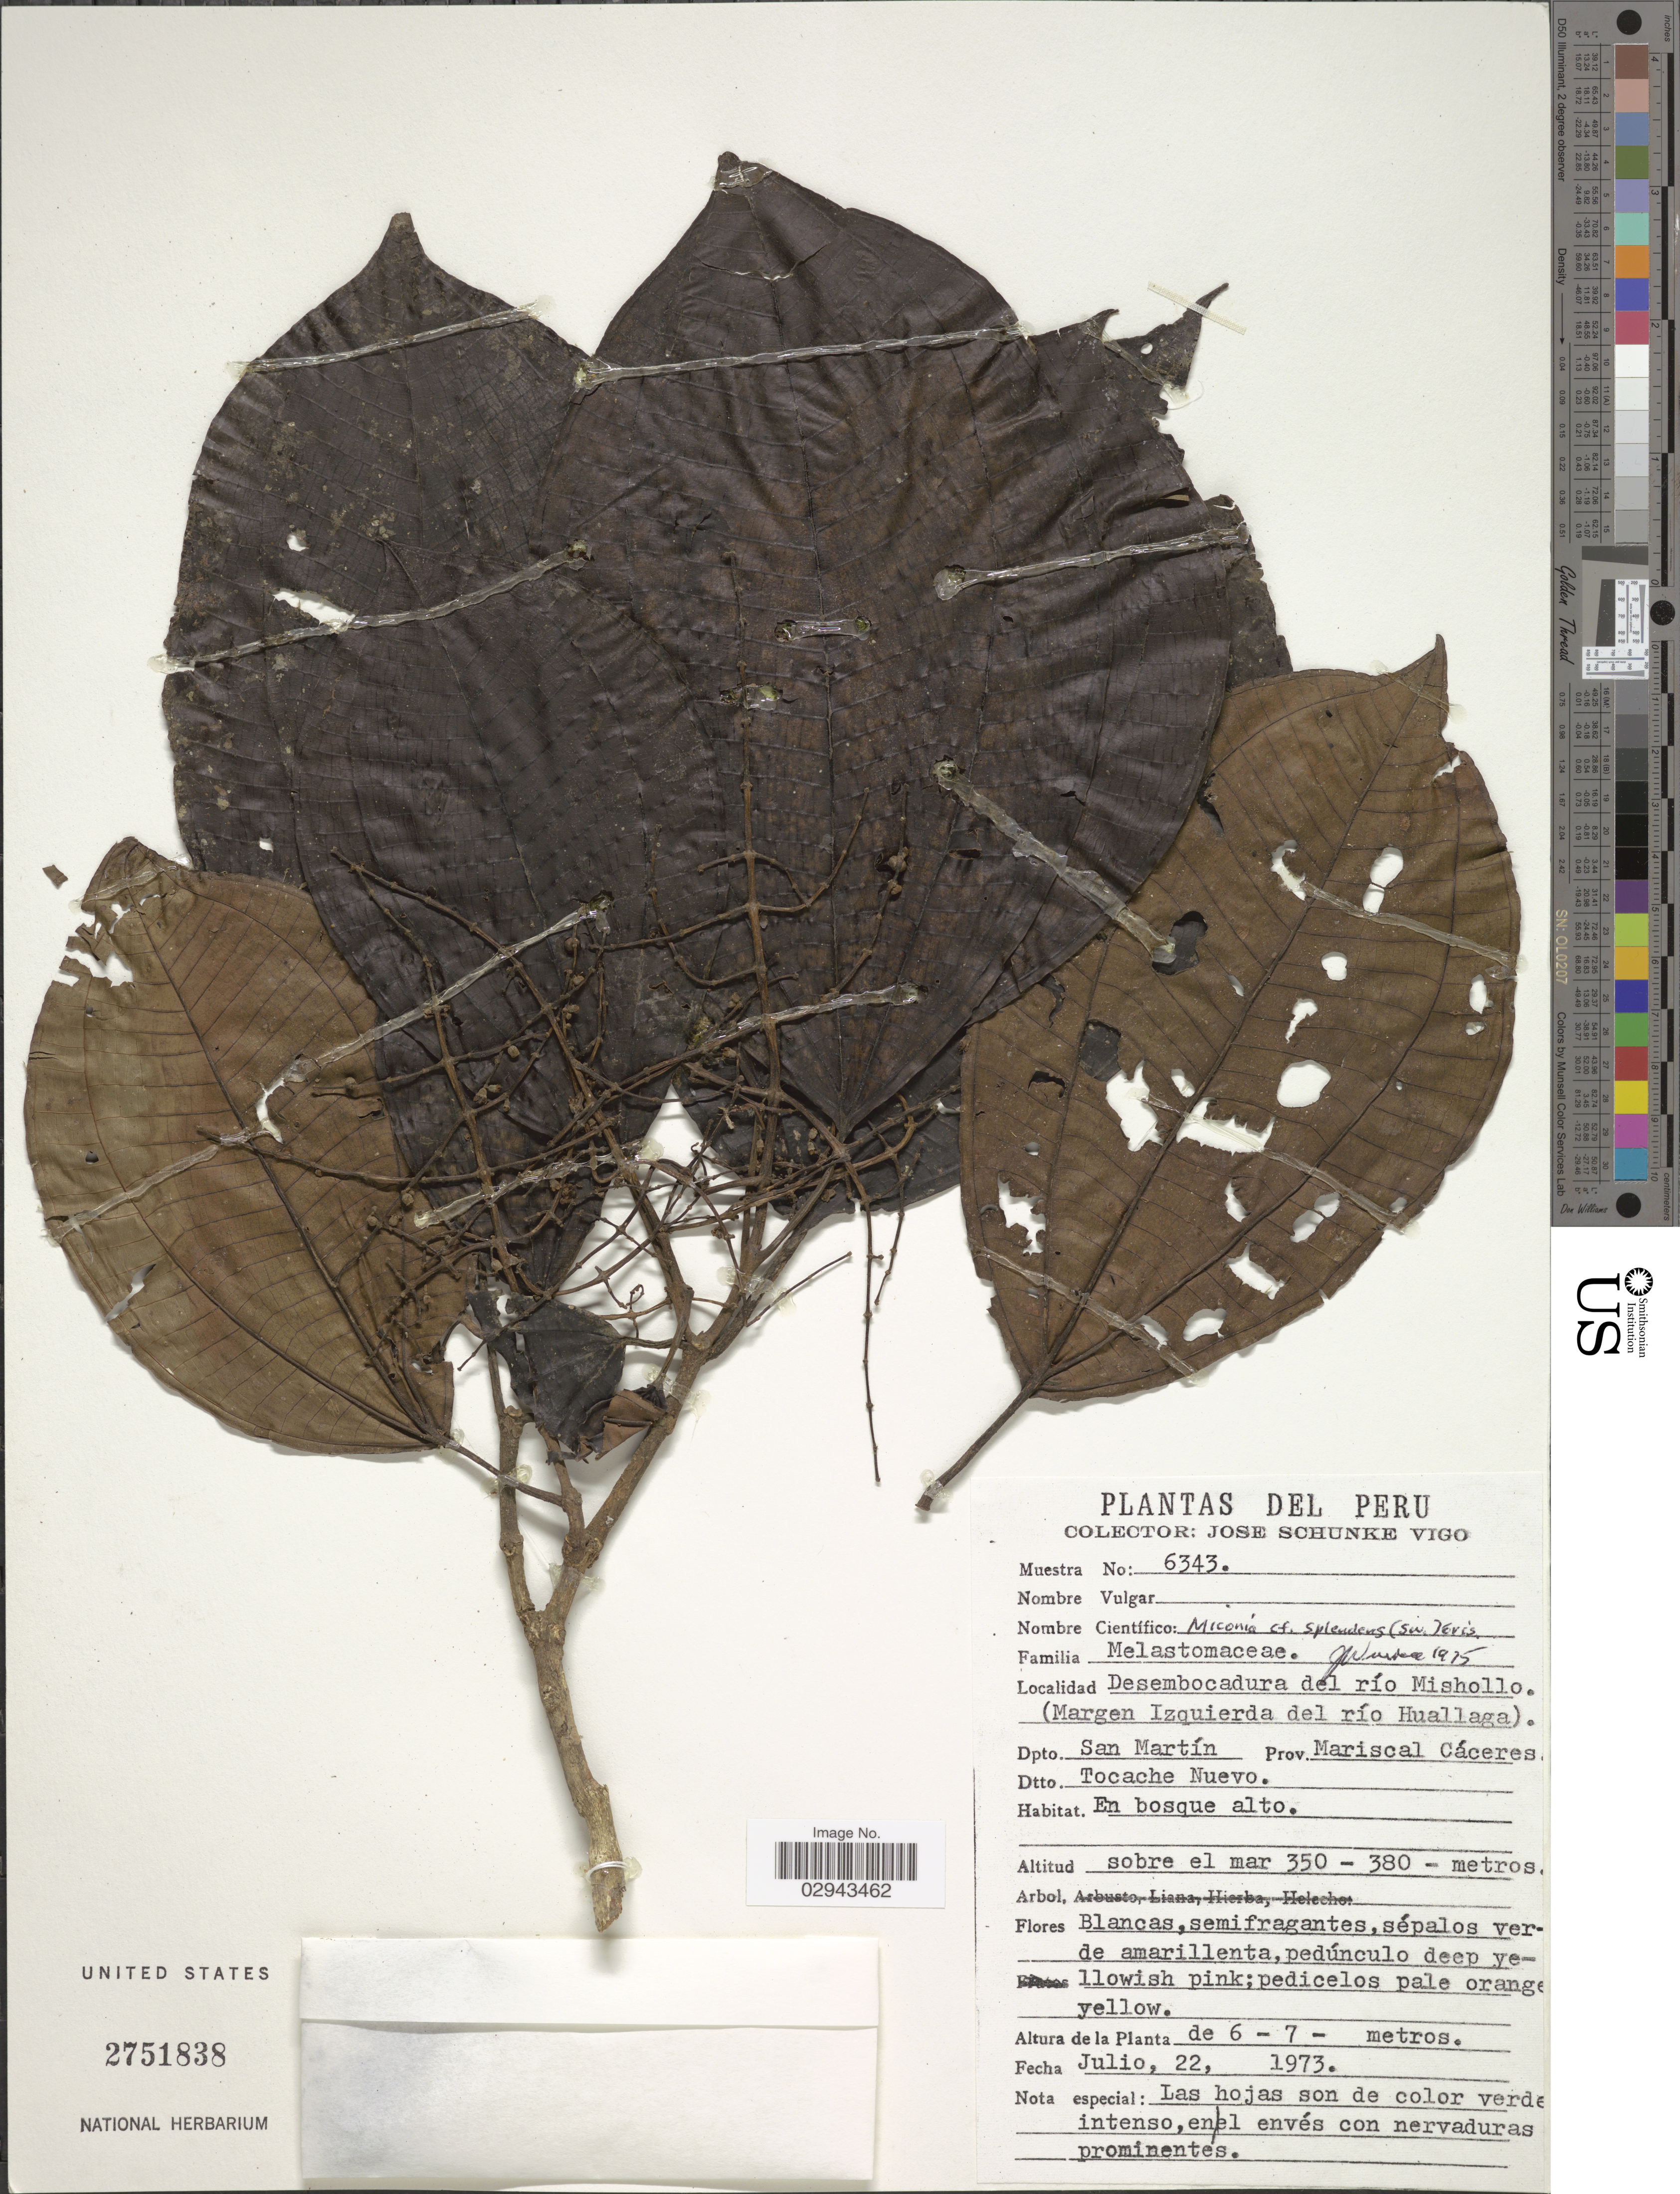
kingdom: Plantae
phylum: Tracheophyta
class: Magnoliopsida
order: Myrtales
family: Melastomataceae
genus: Miconia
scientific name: Miconia splendens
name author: (Sw.) Griseb.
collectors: J. Schunke Vigo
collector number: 6343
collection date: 1973-07-22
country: Peru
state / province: San Martín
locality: Desembocadura del río Mishollo. (Margen Izquierda del río Huallaga). Dpto. San Martín. Prov. Mariscal Cáceres. Dtto. Tocache Nuevo.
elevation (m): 350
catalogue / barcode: US 2751838